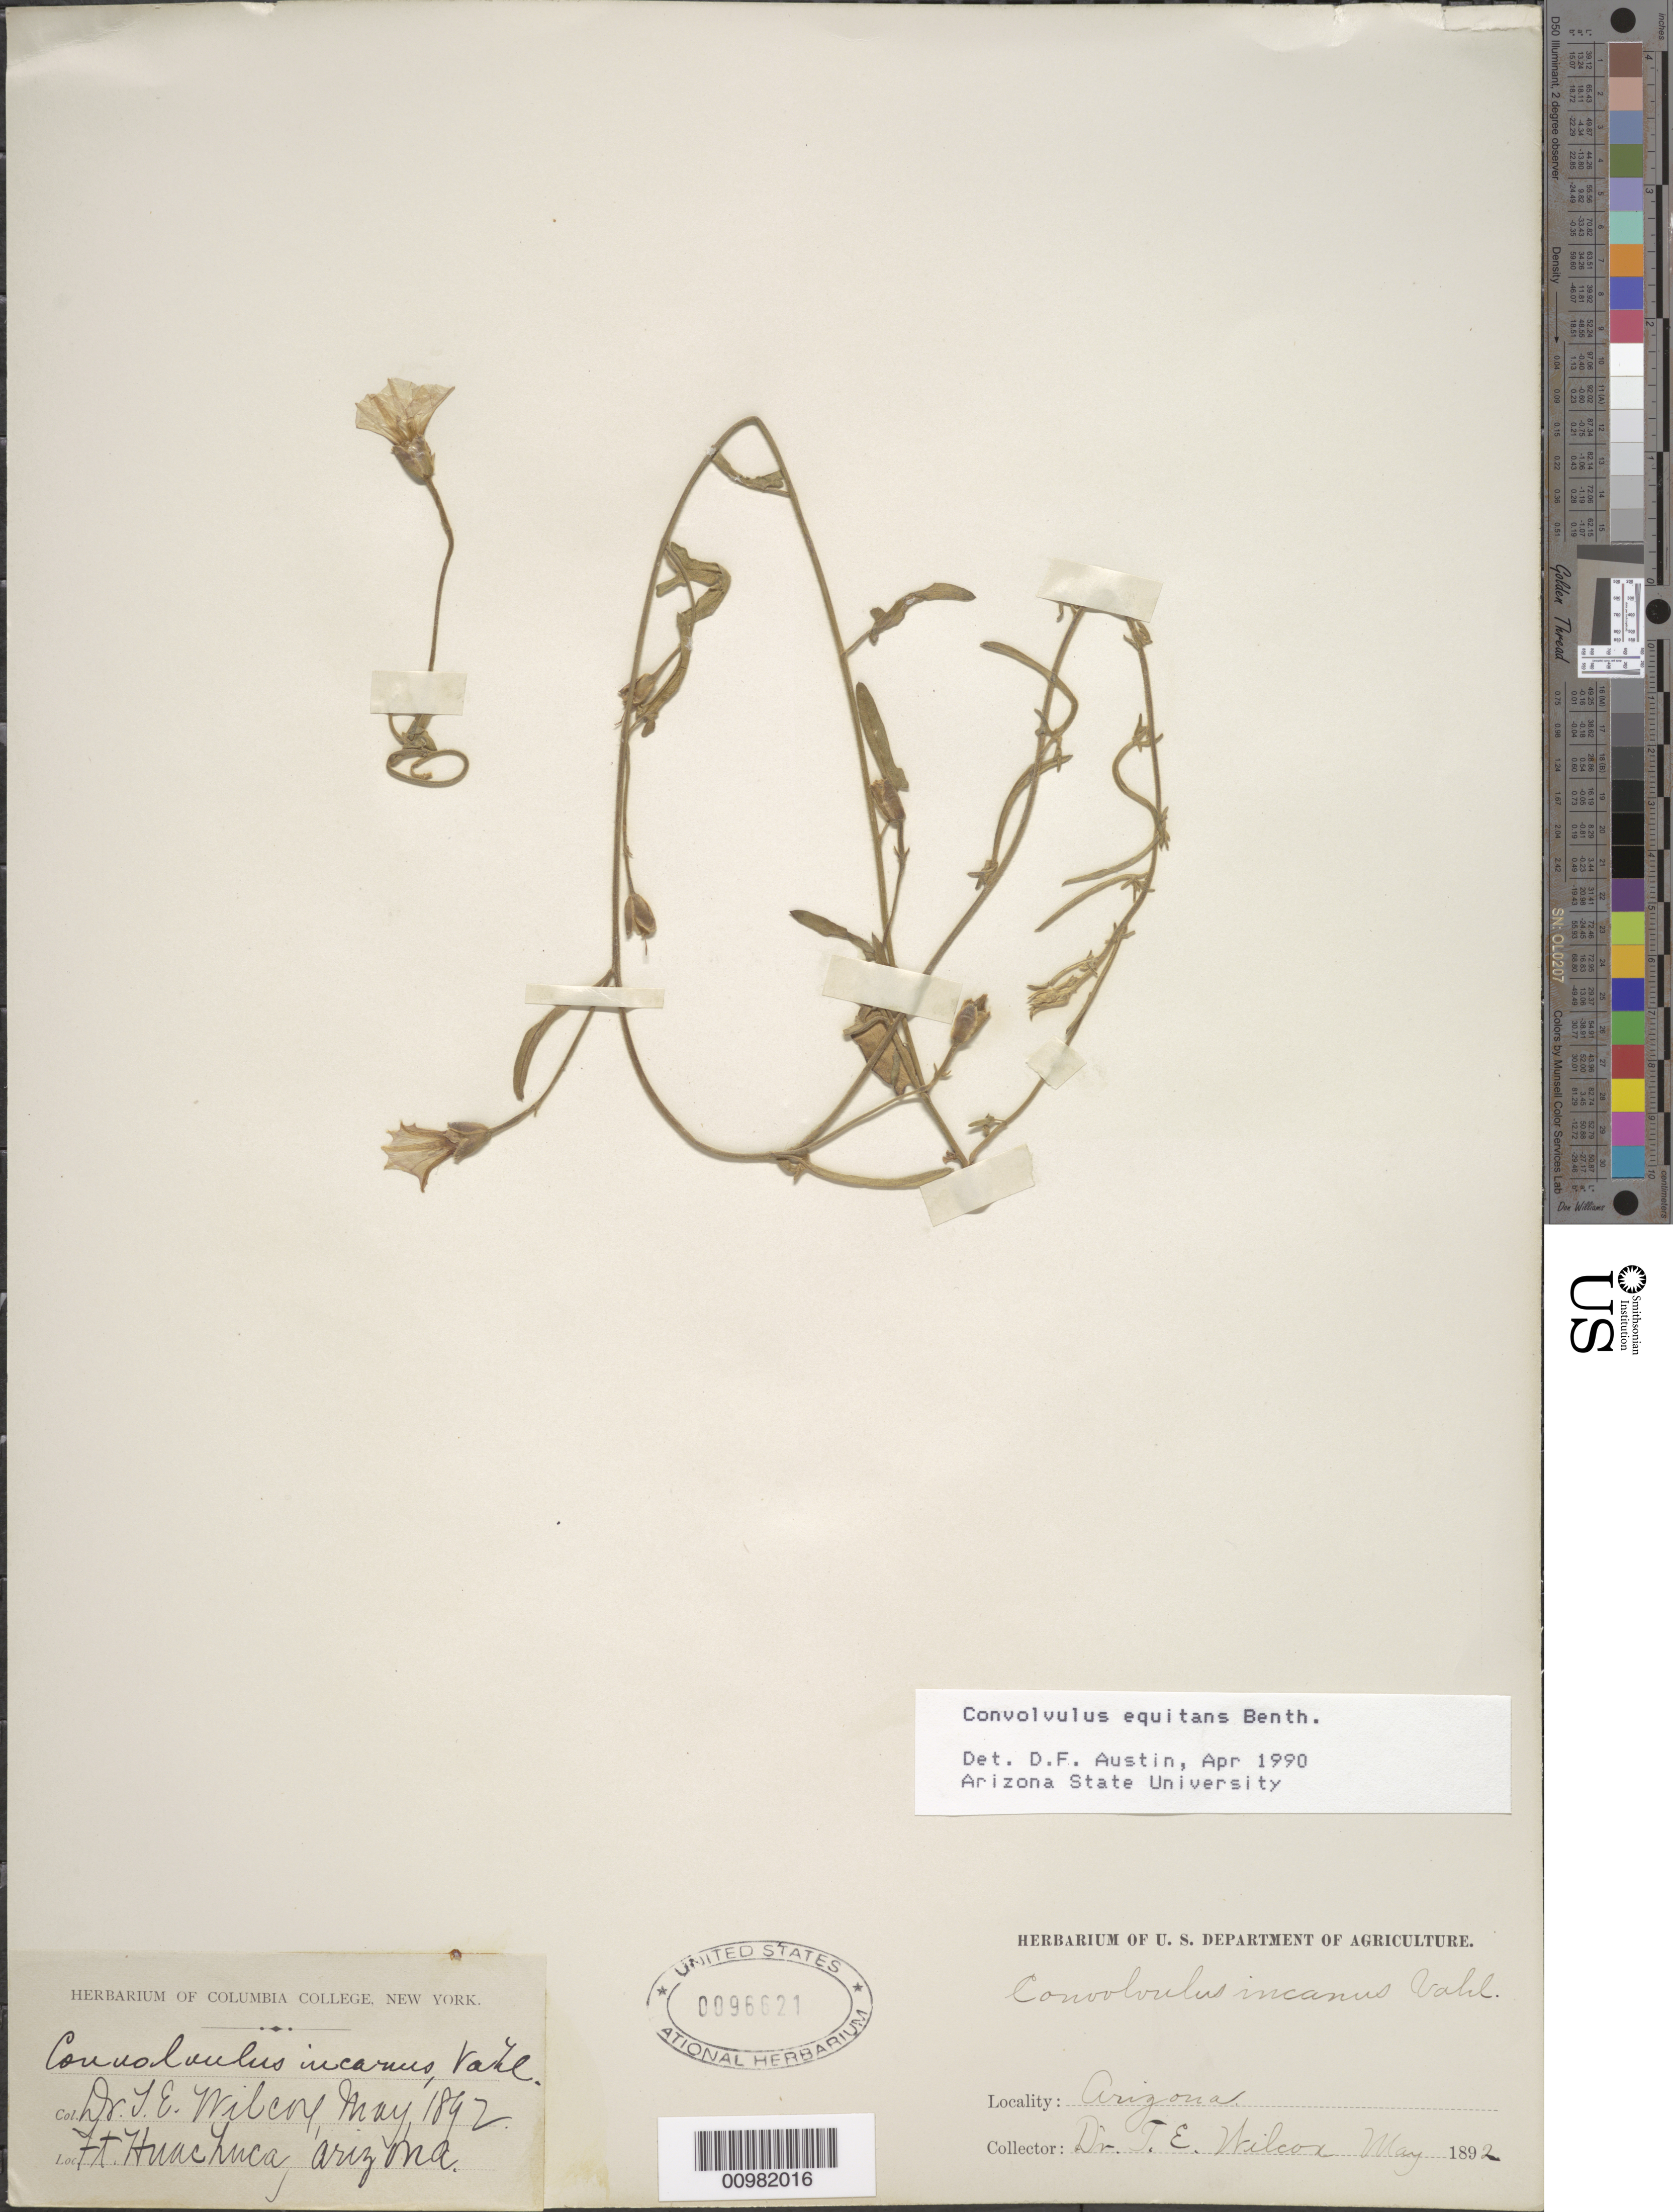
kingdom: Plantae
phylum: Tracheophyta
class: Magnoliopsida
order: Solanales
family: Convolvulaceae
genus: Convolvulus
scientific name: Convolvulus equitans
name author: Benth.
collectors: T. E. Wilcox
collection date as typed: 1892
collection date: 1892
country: United States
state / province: Arizona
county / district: Cochise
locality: near Ft. Huachuca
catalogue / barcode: US 96621